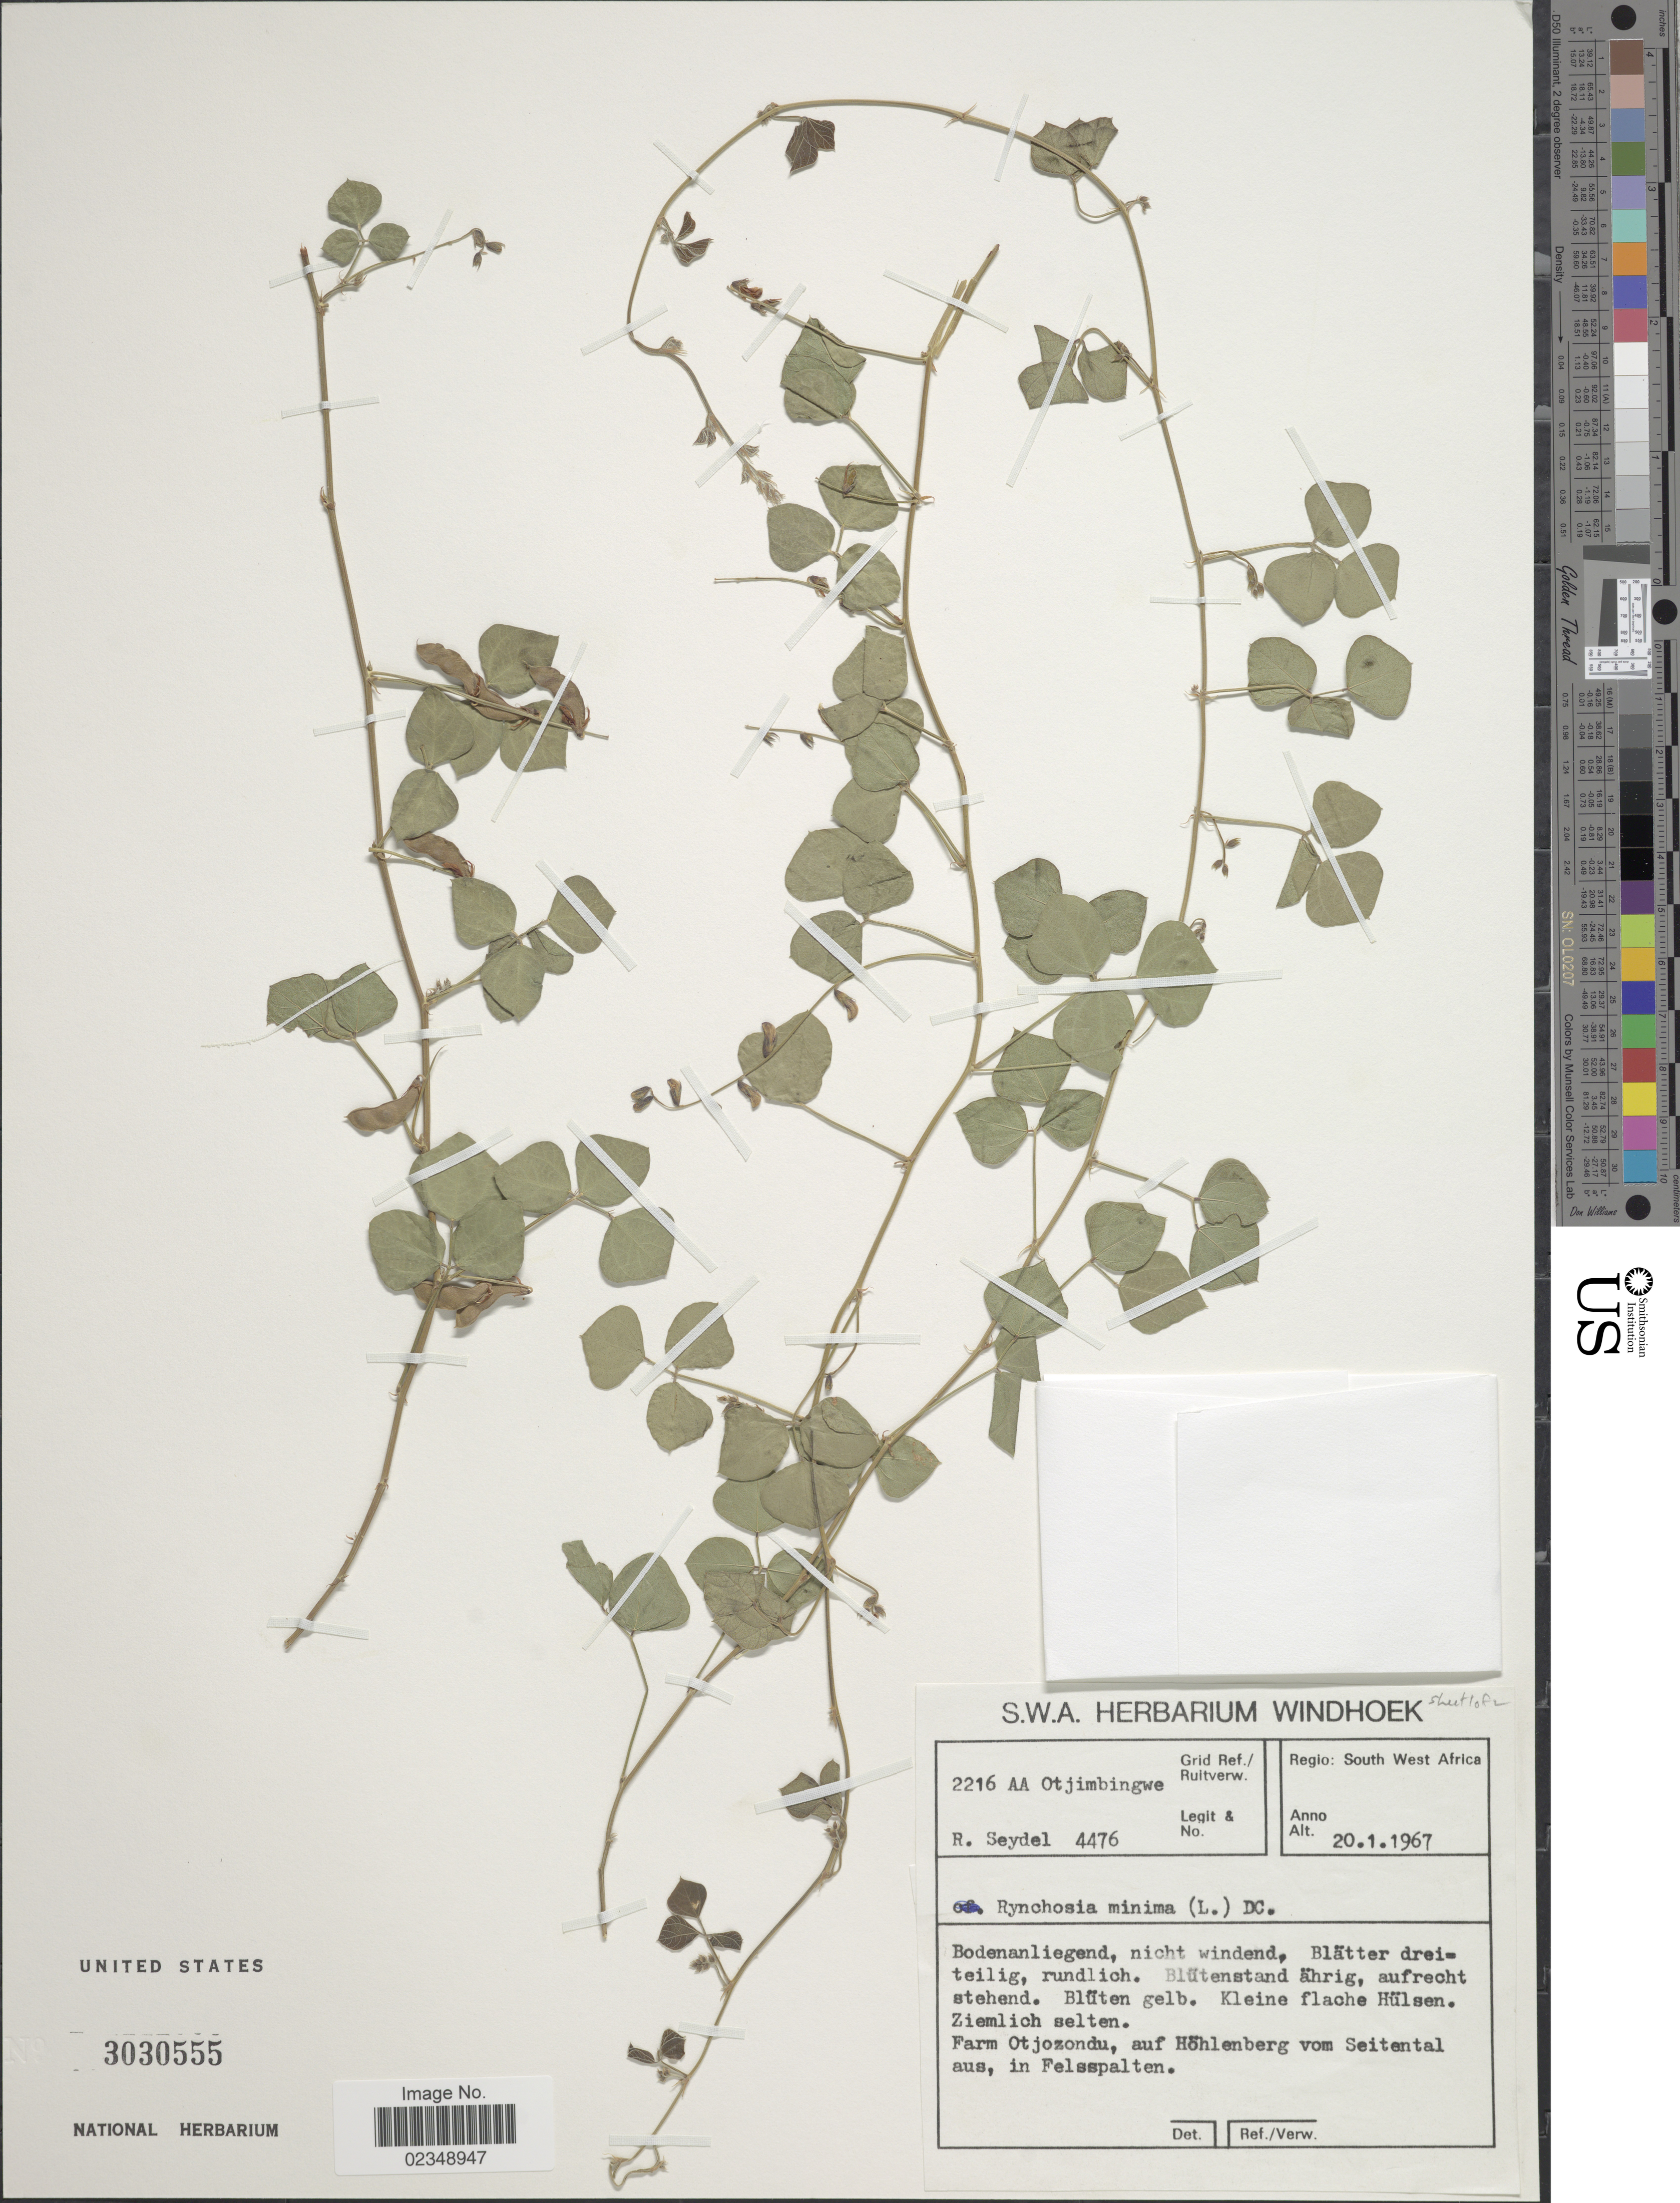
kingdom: Plantae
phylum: Tracheophyta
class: Magnoliopsida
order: Fabales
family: Fabaceae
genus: Rhynchosia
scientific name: Rhynchosia minima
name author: (L.) DC.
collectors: R. Seydel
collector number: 2216AA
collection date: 1967-01-20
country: Namibia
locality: South West Africa, AA Otjimbingwe [unsure placement]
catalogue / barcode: US 3030555